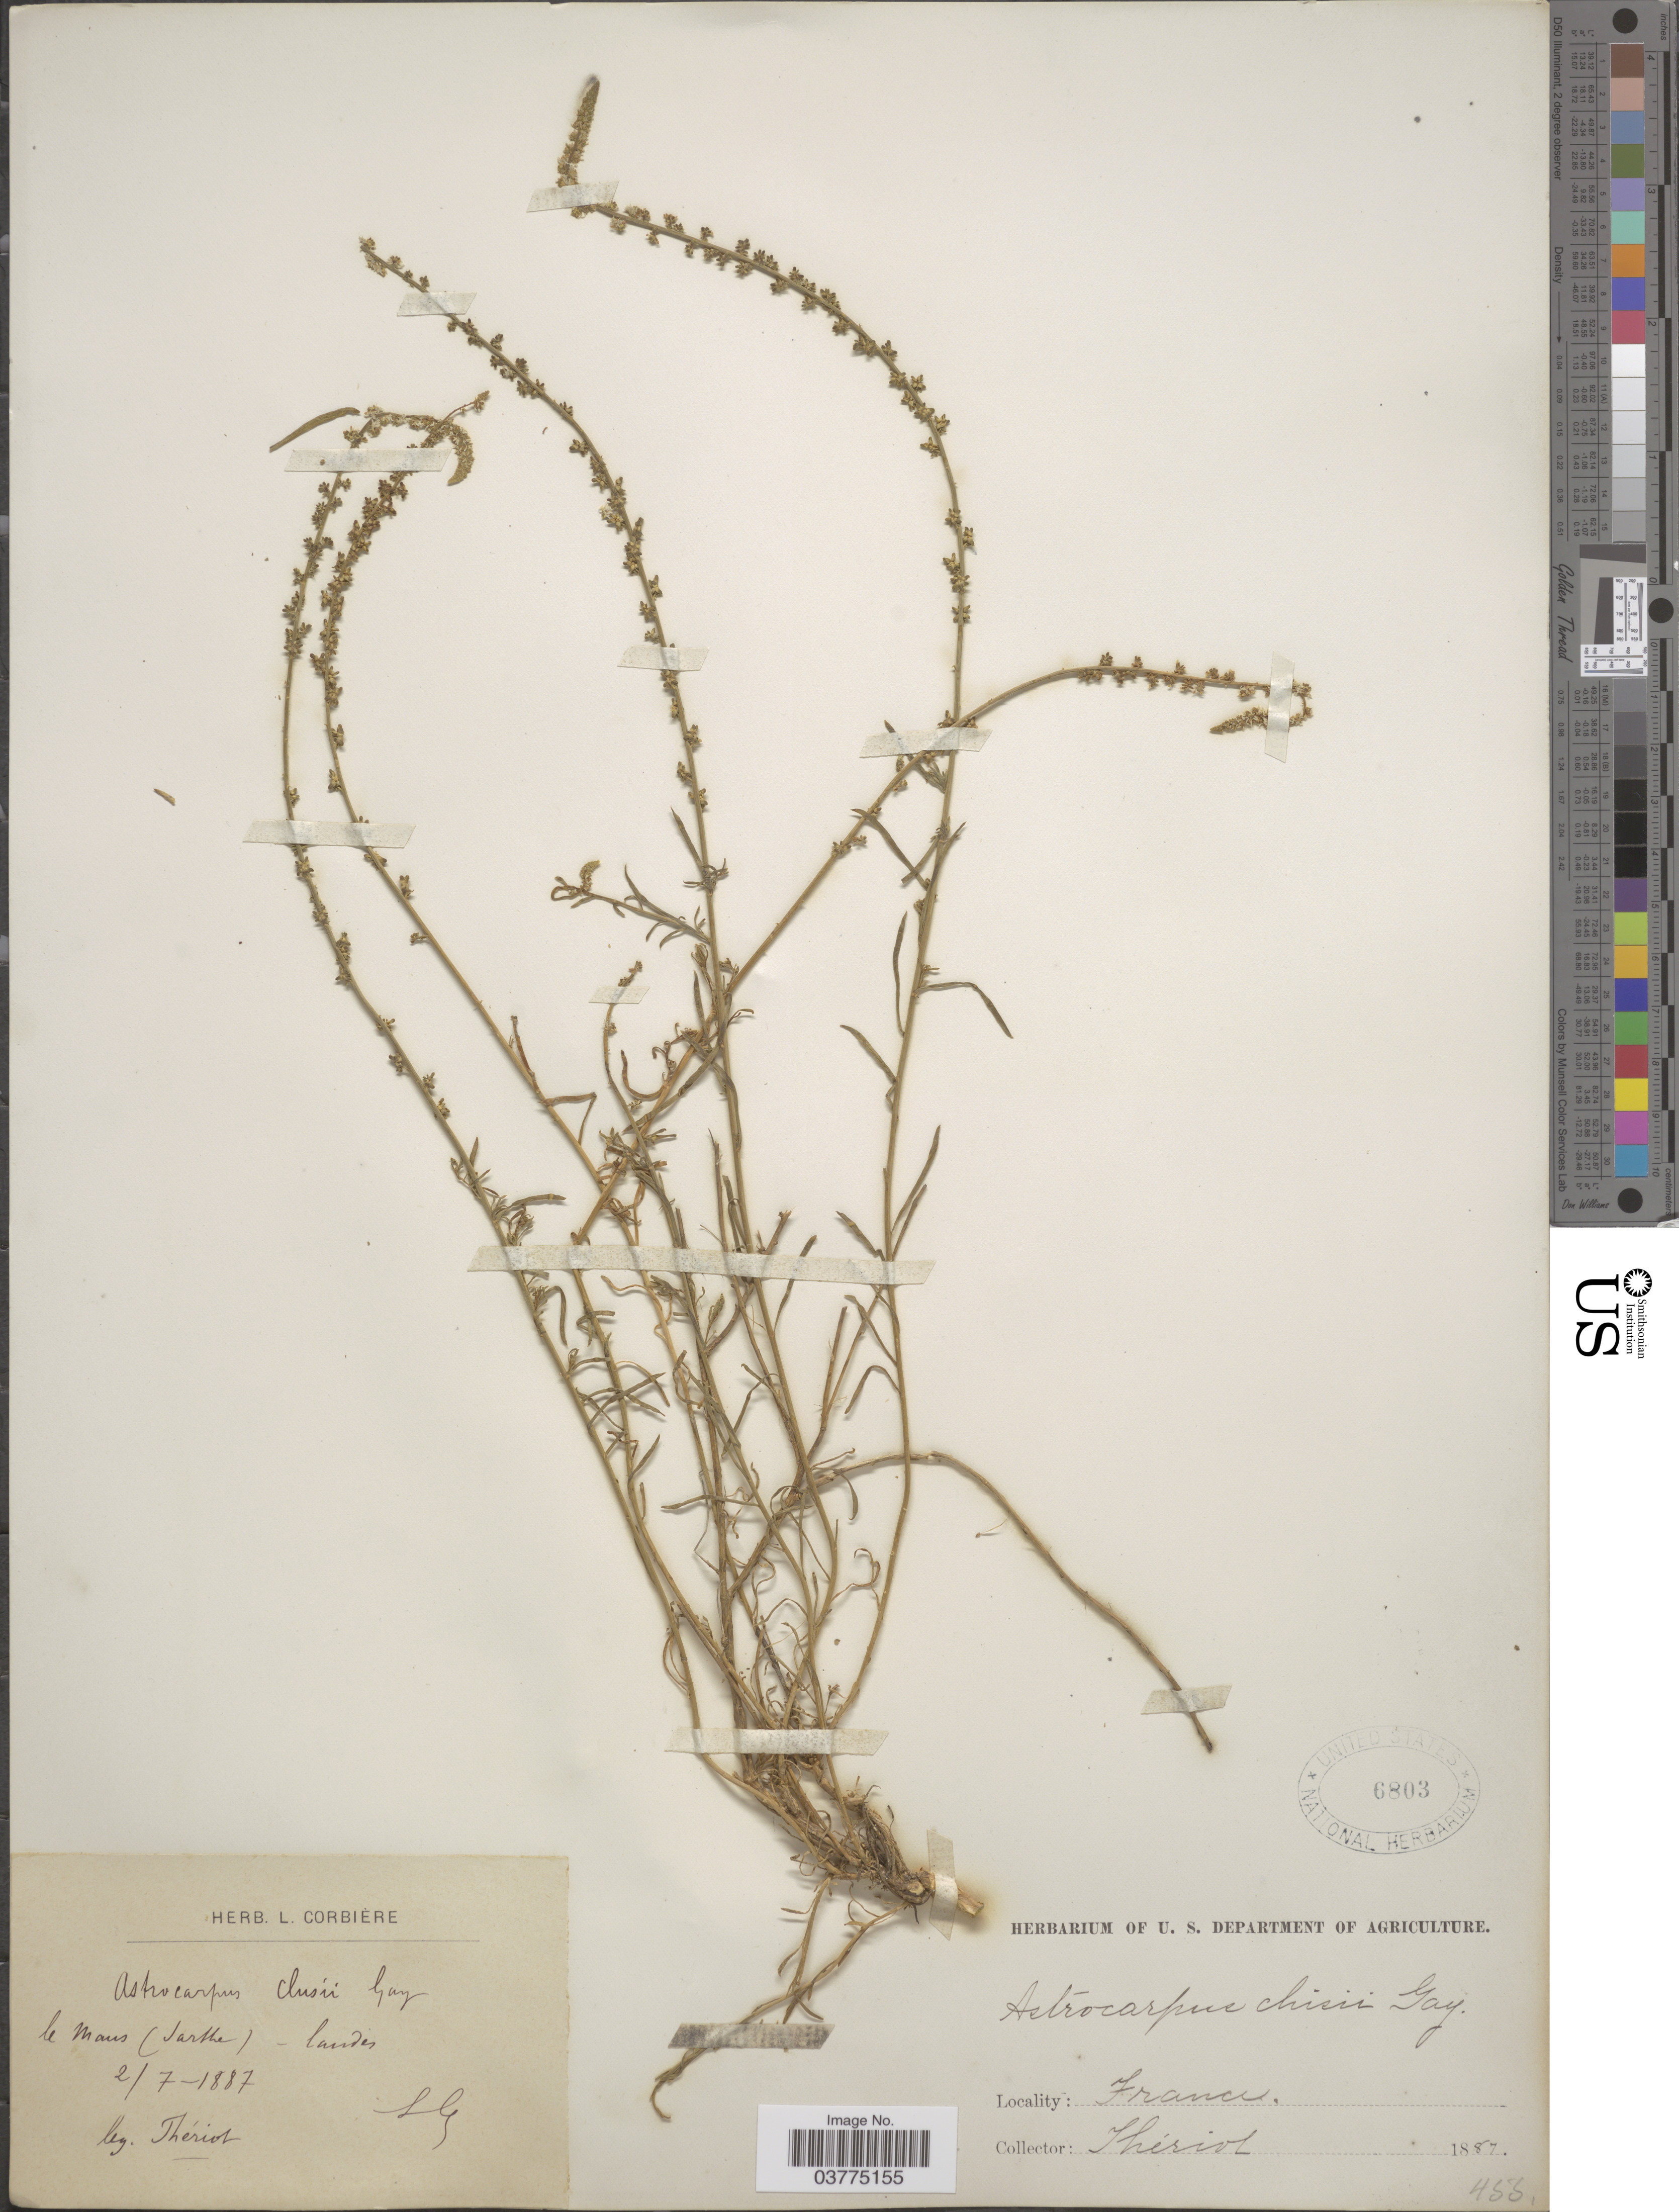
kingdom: Plantae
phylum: Tracheophyta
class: Magnoliopsida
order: Brassicales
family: Resedaceae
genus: Sesamoides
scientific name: Sesamoides purpurascens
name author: (L.) G. López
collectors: Thériot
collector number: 455*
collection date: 1887-07-02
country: France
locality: Le Mans (Sarthe) - Landes.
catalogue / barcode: US 6803